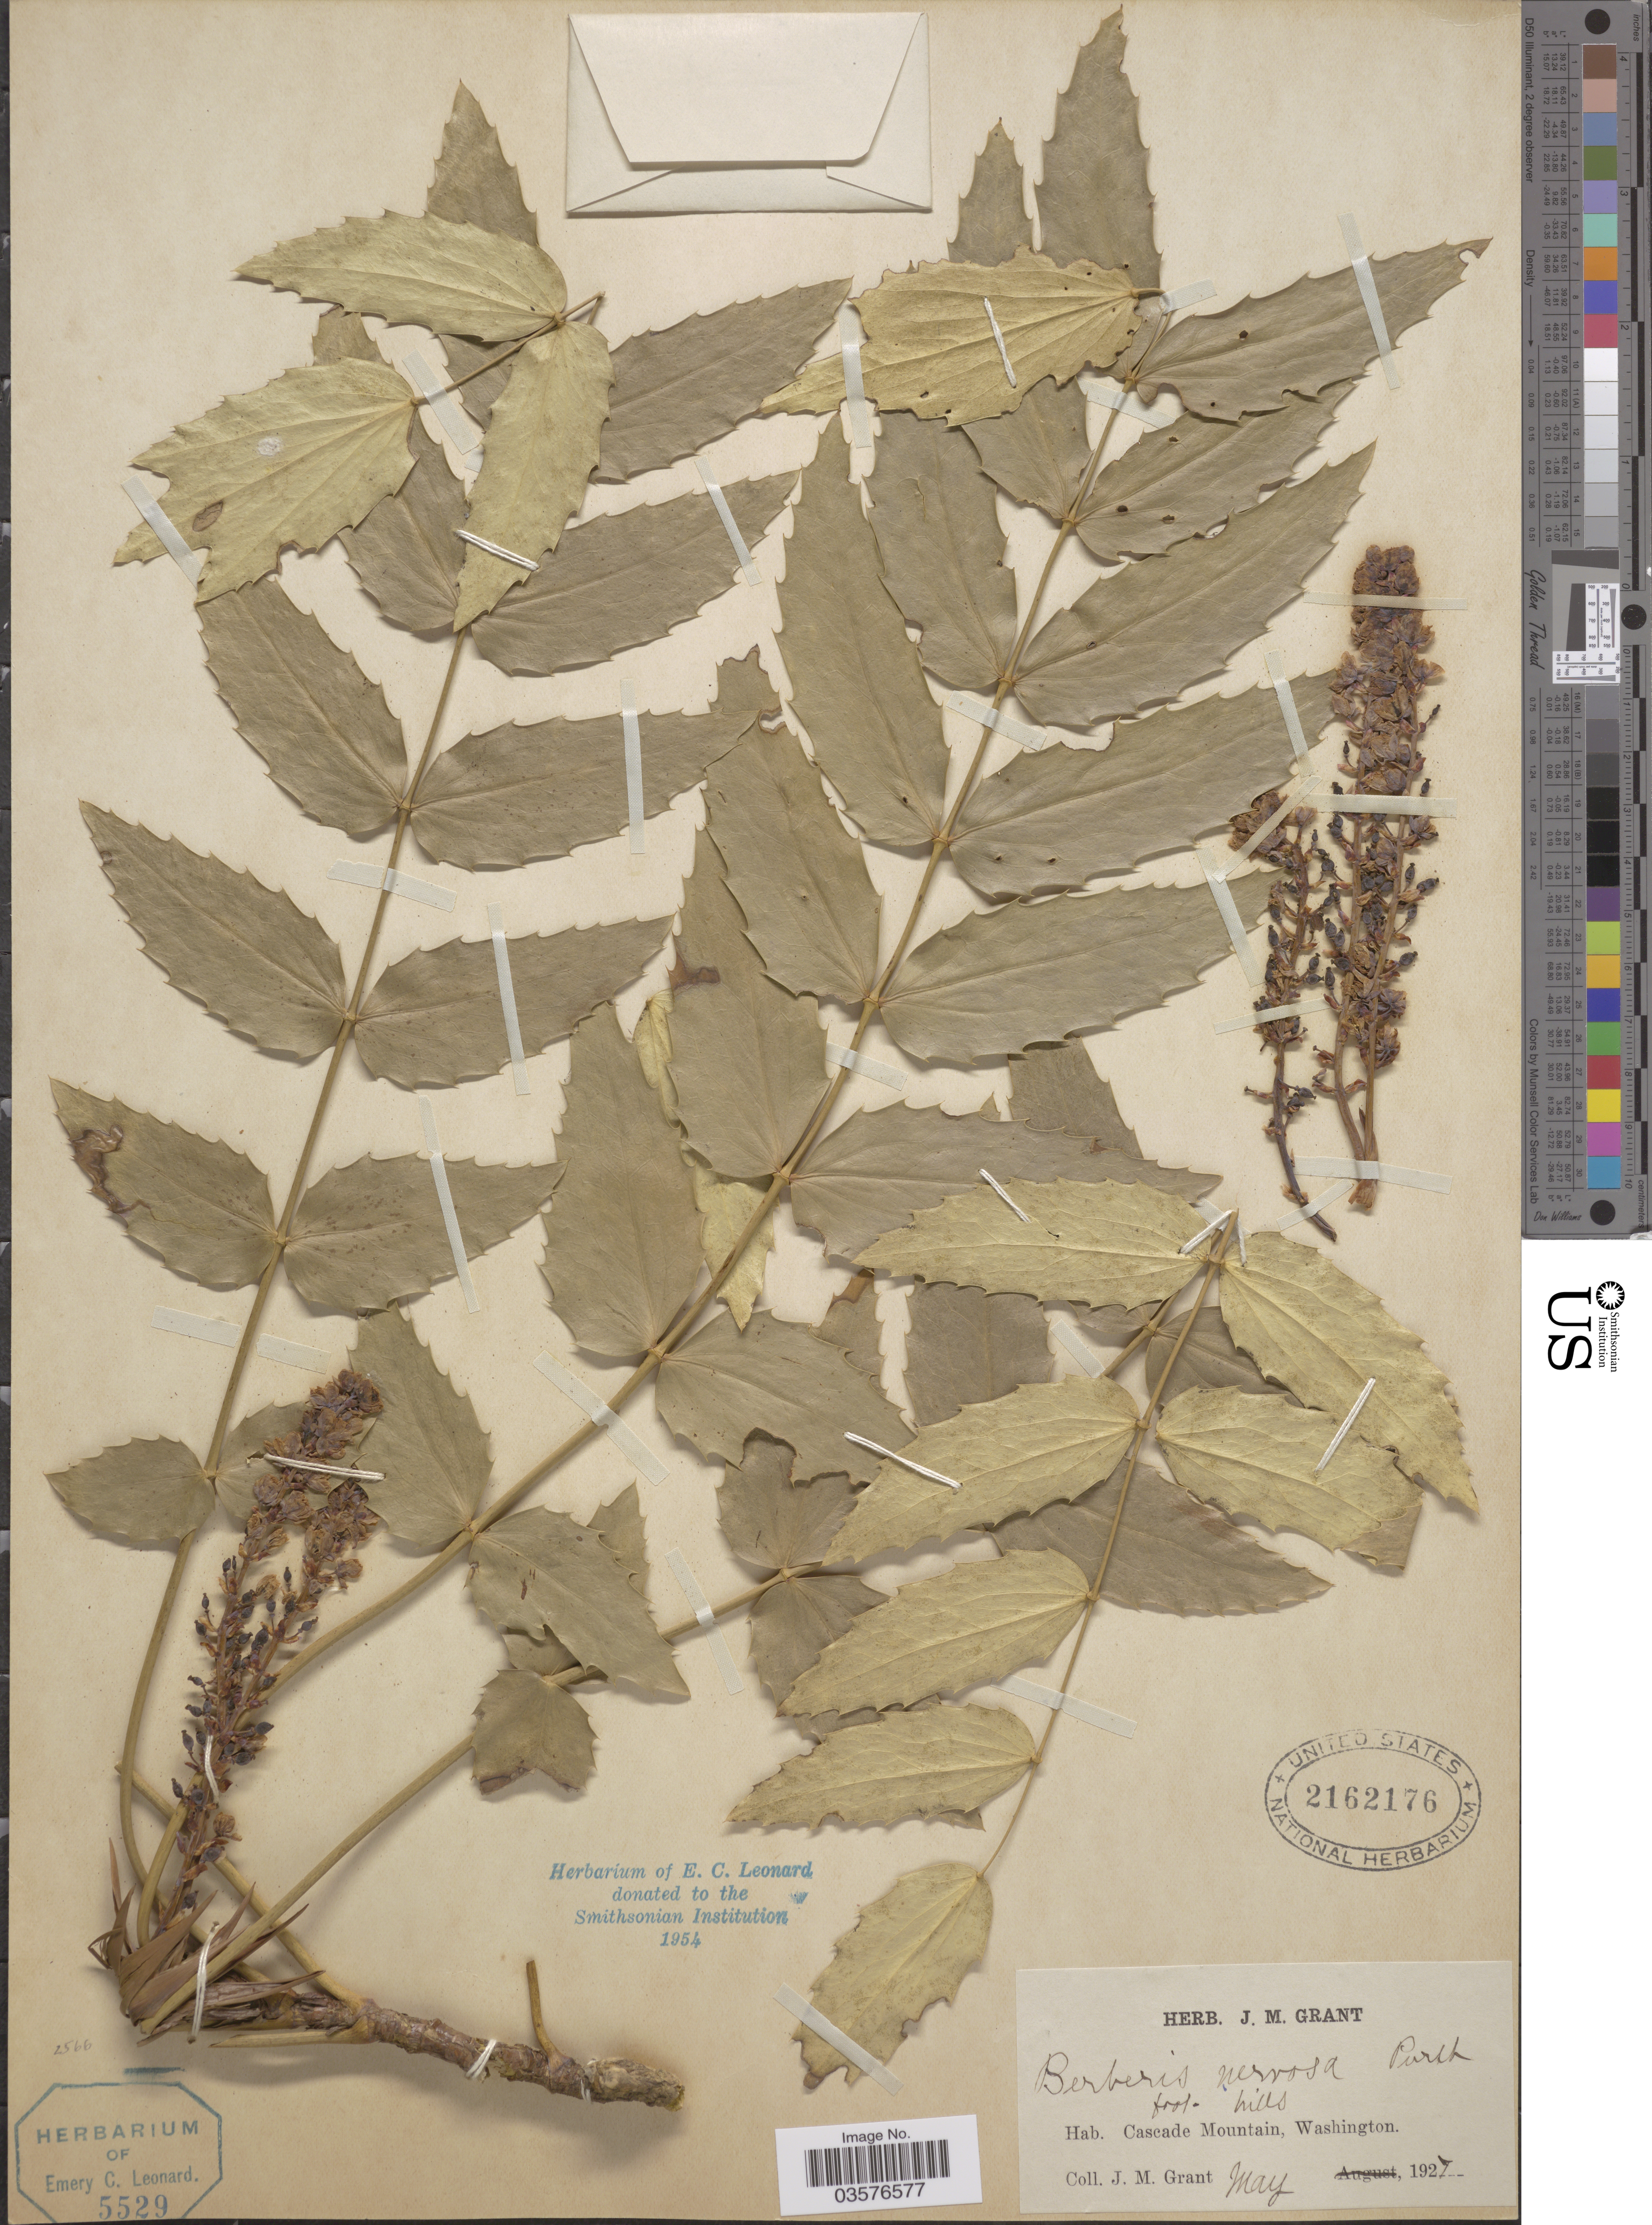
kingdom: Plantae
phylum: Tracheophyta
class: Magnoliopsida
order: Ranunculales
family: Berberidaceae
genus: Mahonia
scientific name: Mahonia nervosa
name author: (Pursh) Nutt.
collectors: J. M. Grant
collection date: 1927-05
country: United States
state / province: Washington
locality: Cascade Mountain.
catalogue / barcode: US 2162176